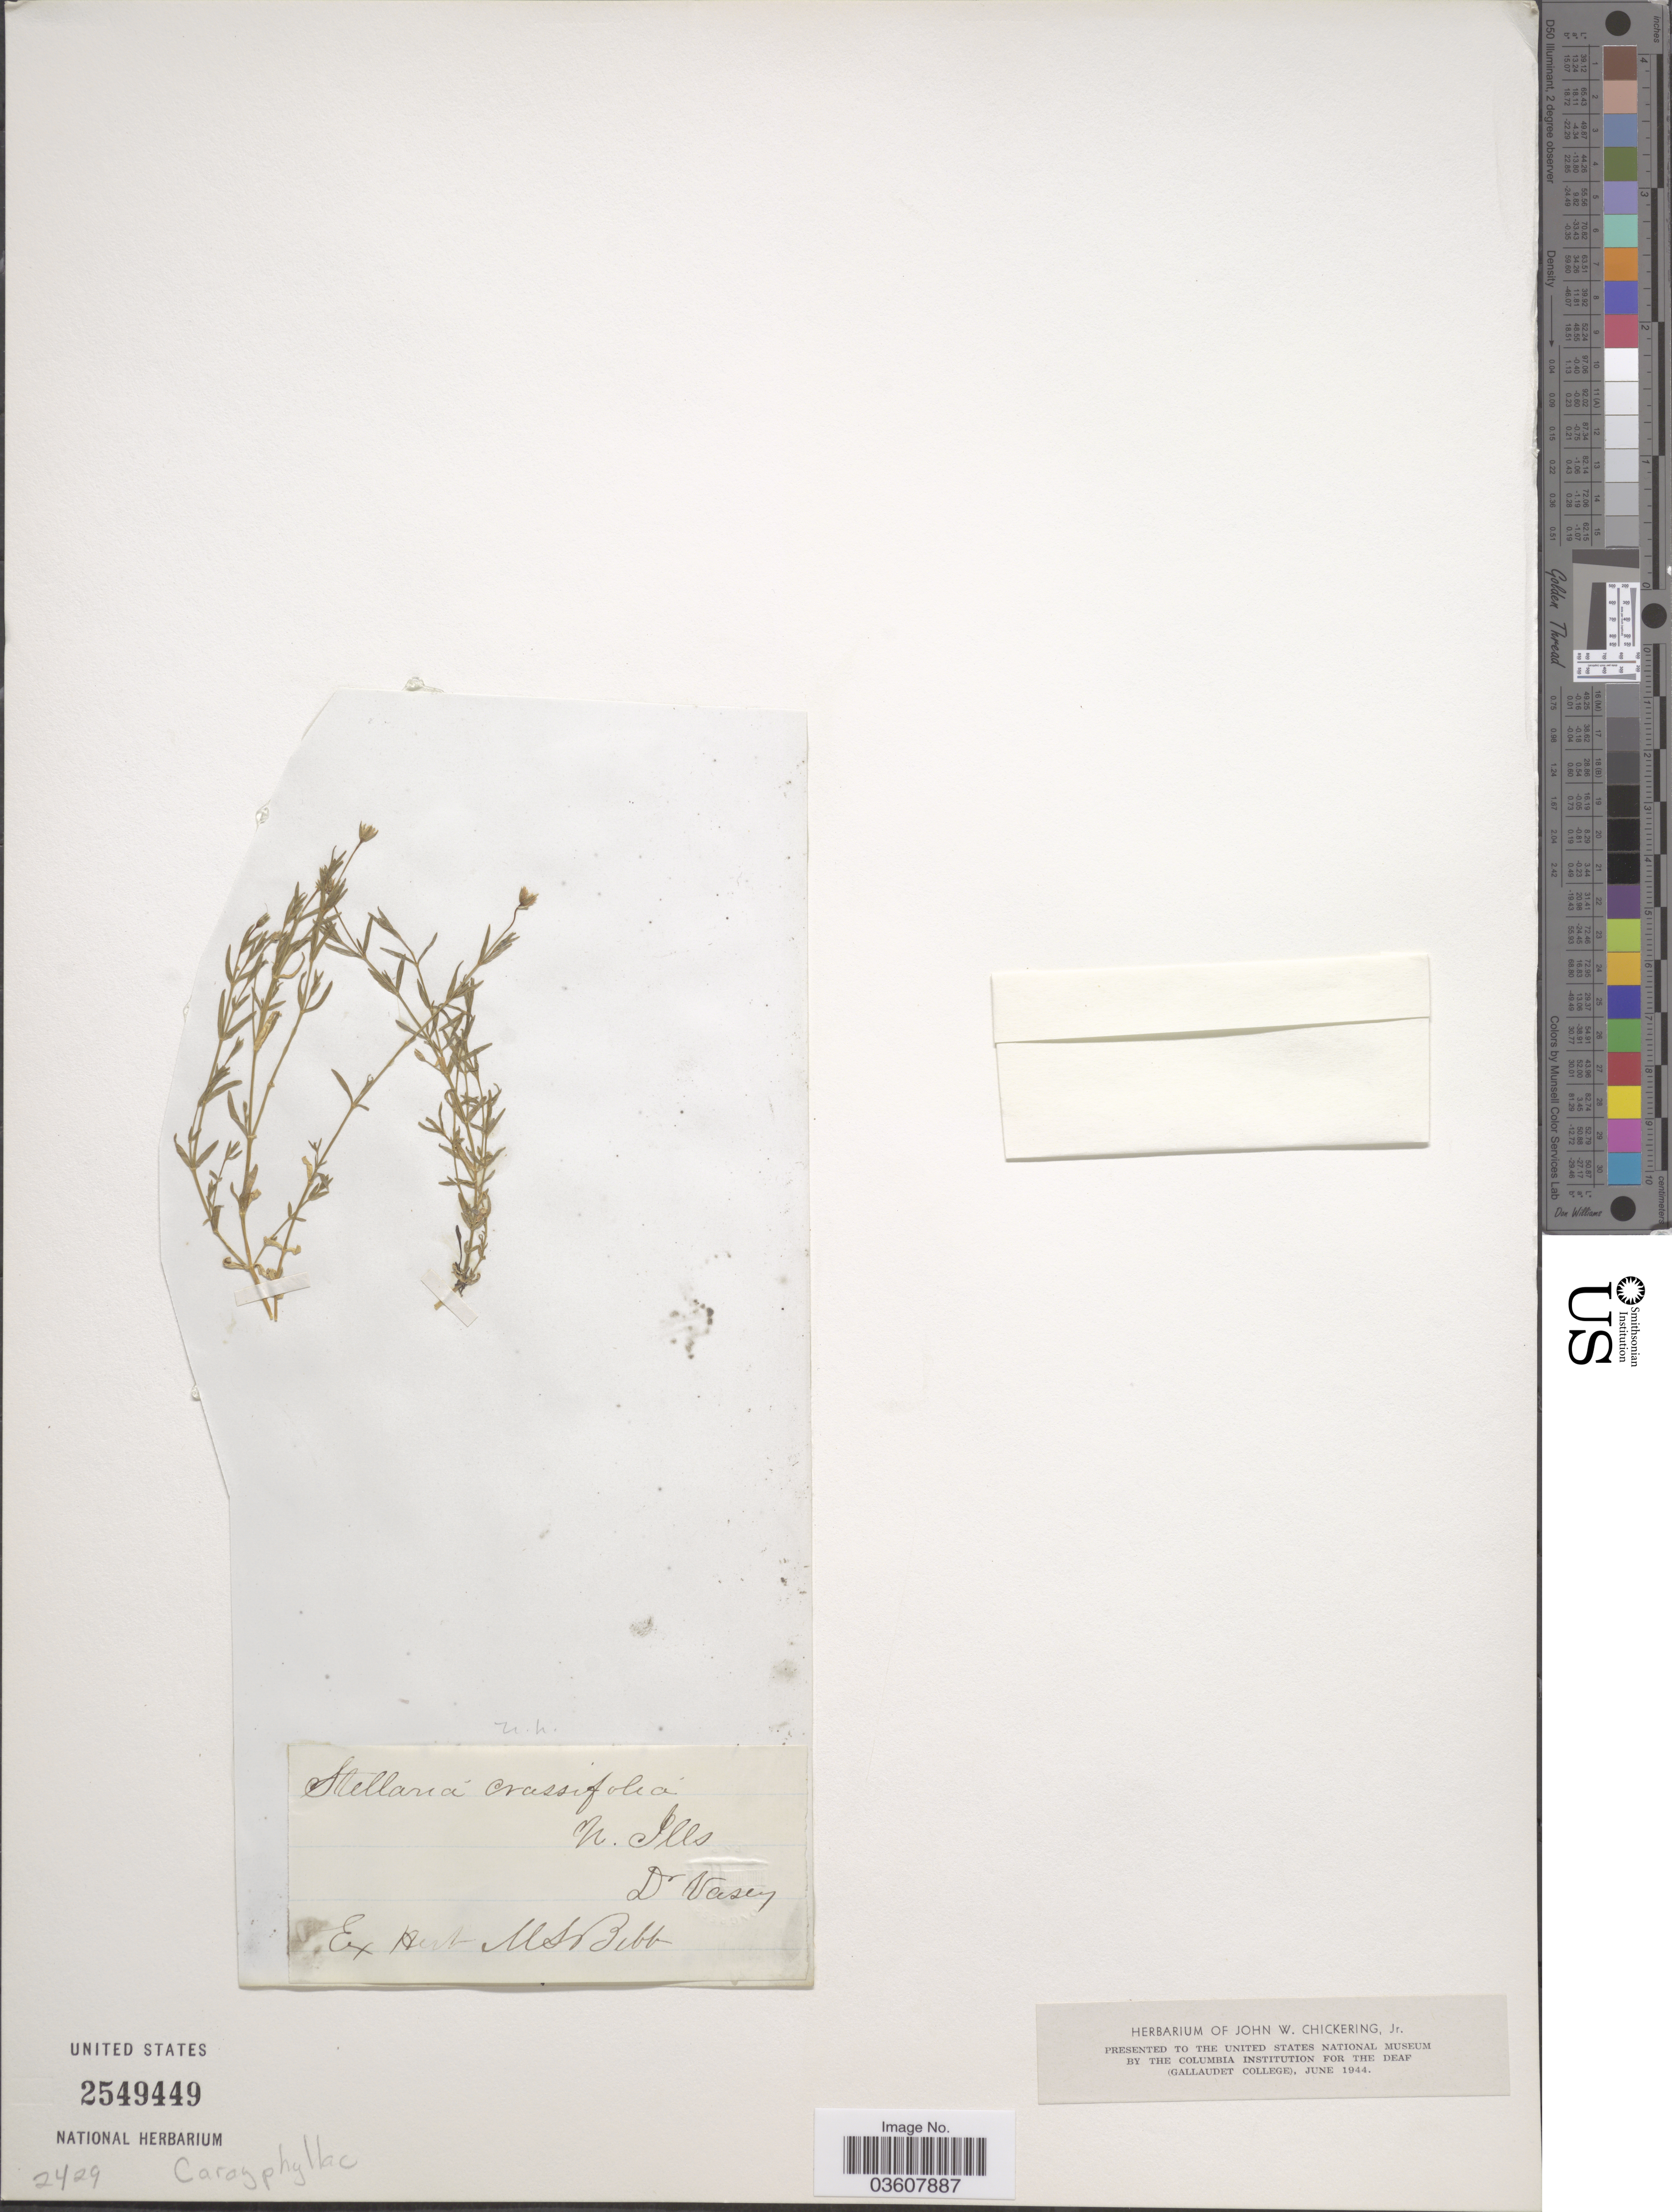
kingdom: Plantae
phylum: Tracheophyta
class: Magnoliopsida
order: Caryophyllales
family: Caryophyllaceae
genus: Stellaria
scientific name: Stellaria crassifolia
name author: Ehrh.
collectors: Vasey, --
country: United States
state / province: Illinois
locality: N. Ills.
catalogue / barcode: US 2549449